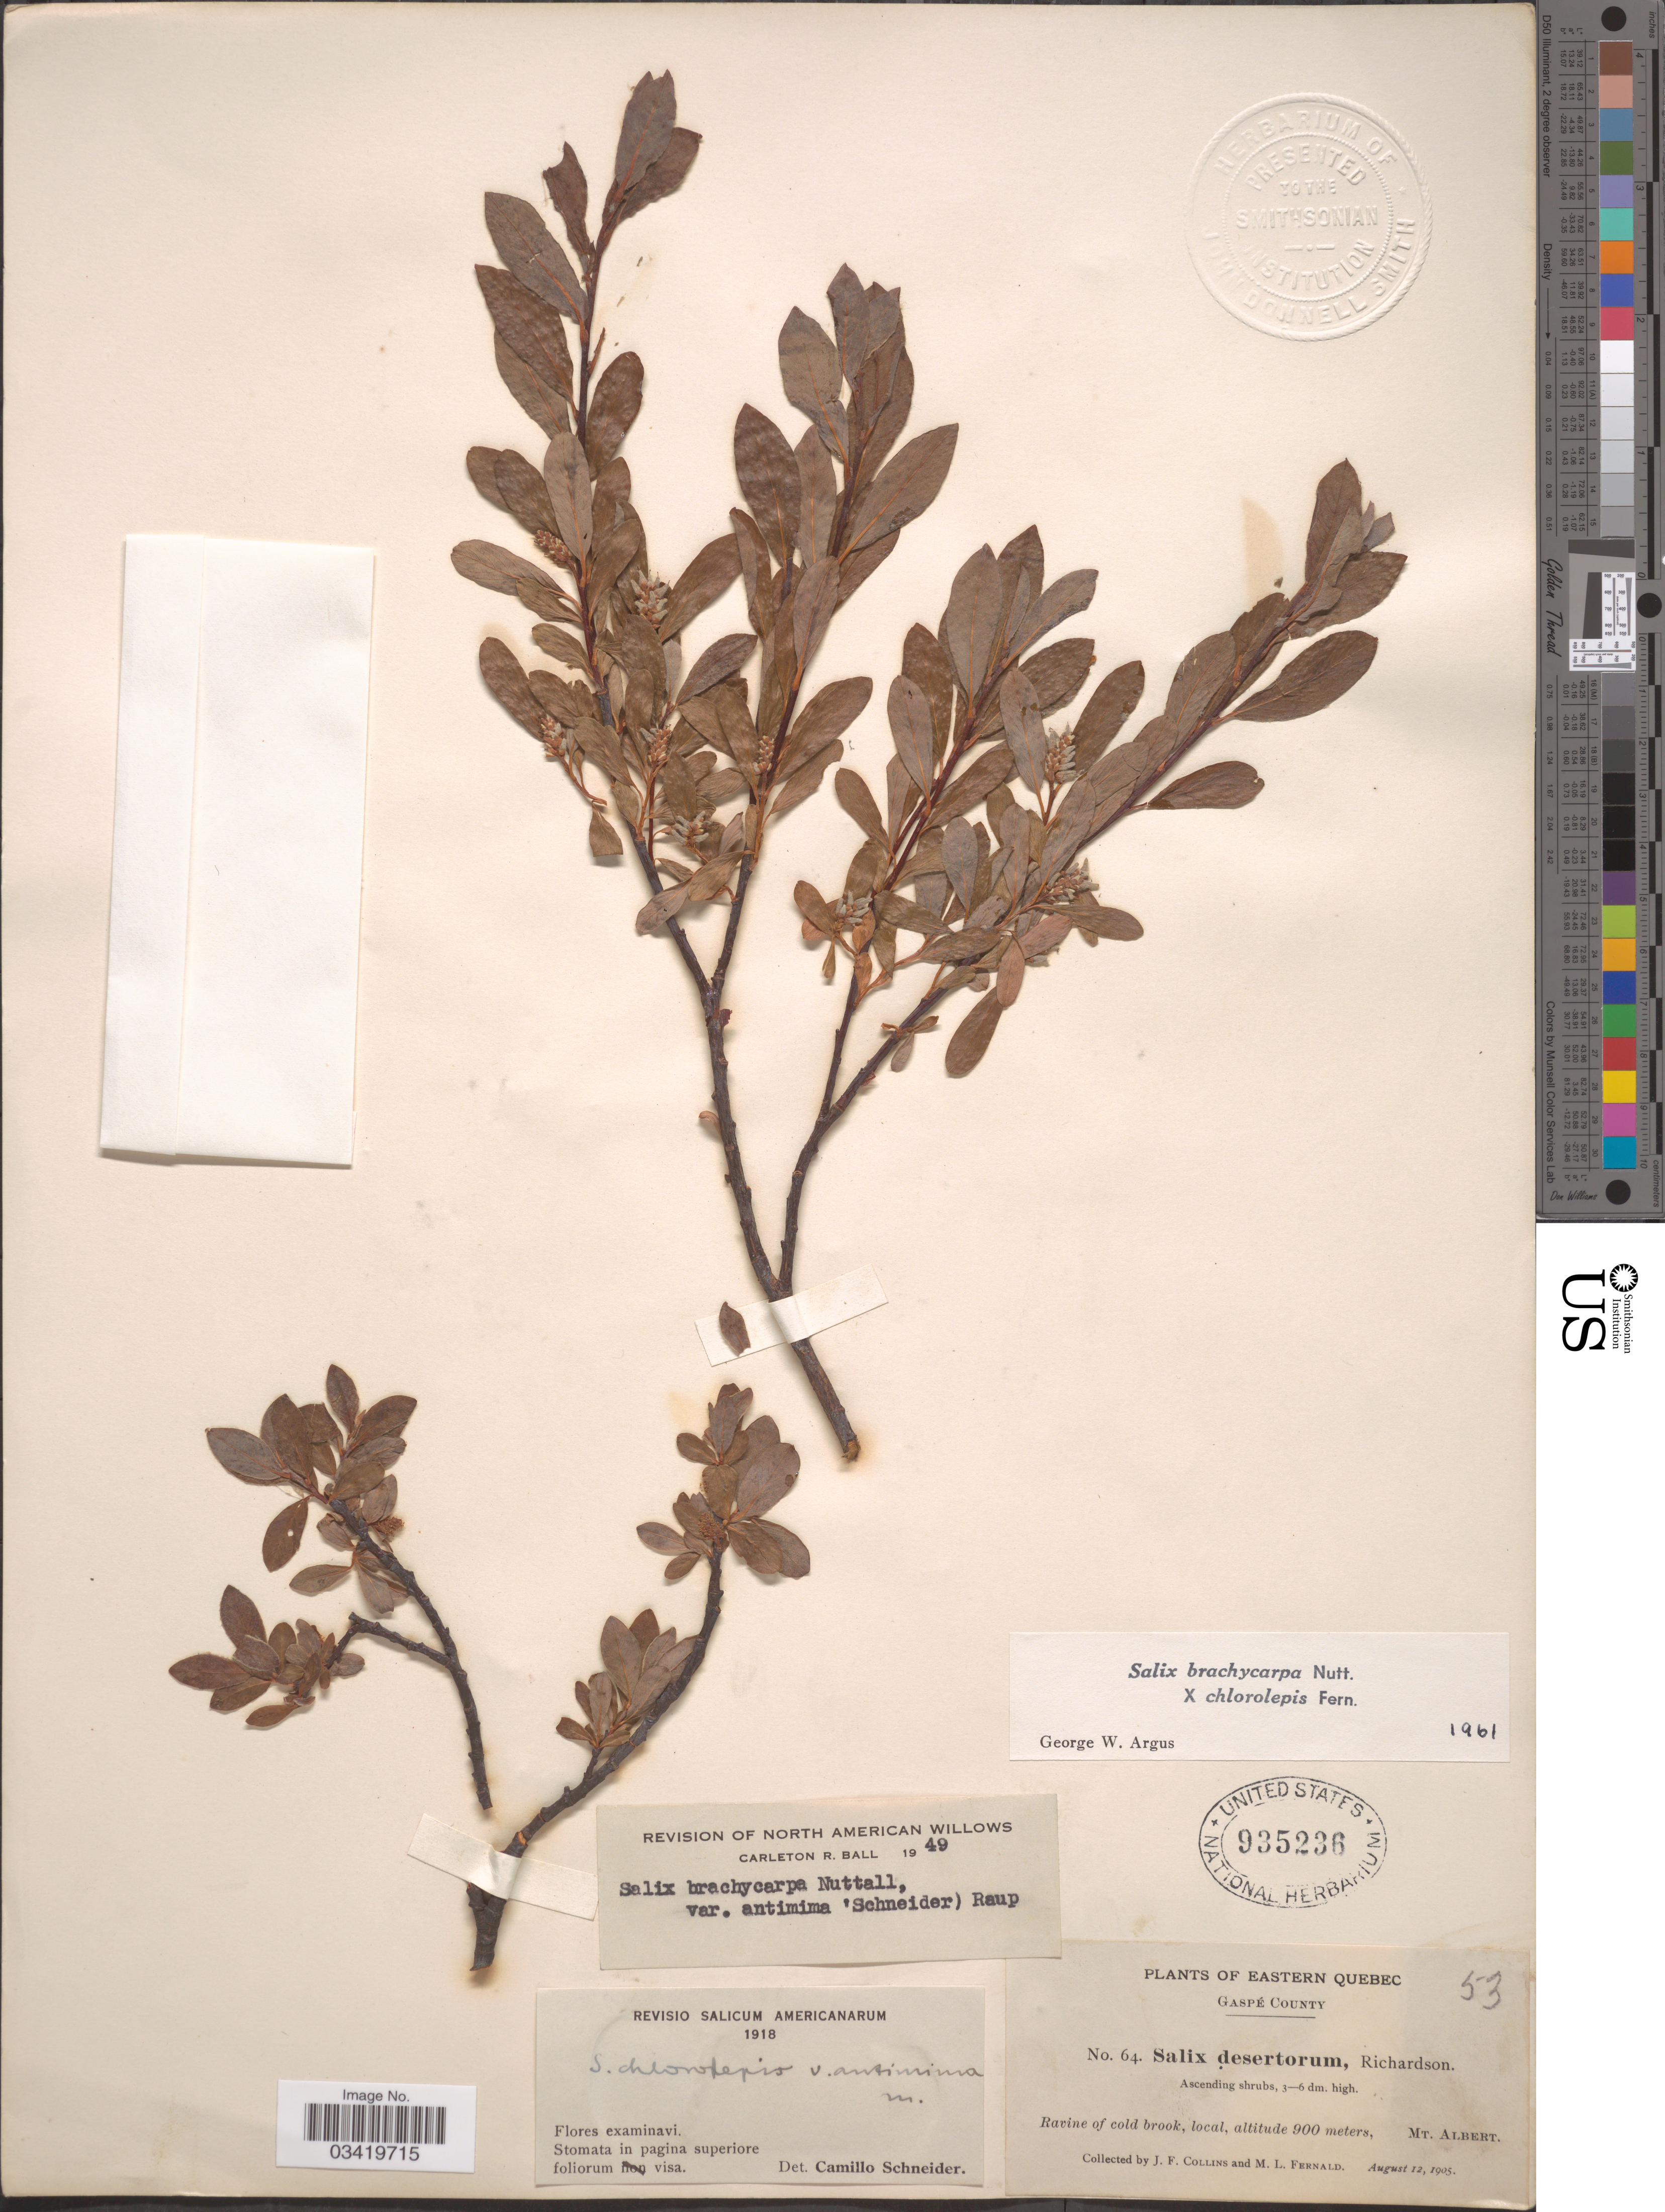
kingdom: Plantae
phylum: Tracheophyta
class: Magnoliopsida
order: Malpighiales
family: Salicaceae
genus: Salix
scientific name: Salix brachycarpa x S. chlorolepis Fernald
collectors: J. Collins & M. L. Fernald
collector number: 64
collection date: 1905-08-12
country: Canada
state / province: Quebec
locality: Eastern Quebec. Gaspé County. Ravine of cold brook. Mt. Albert.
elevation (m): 900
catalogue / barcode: US 935236